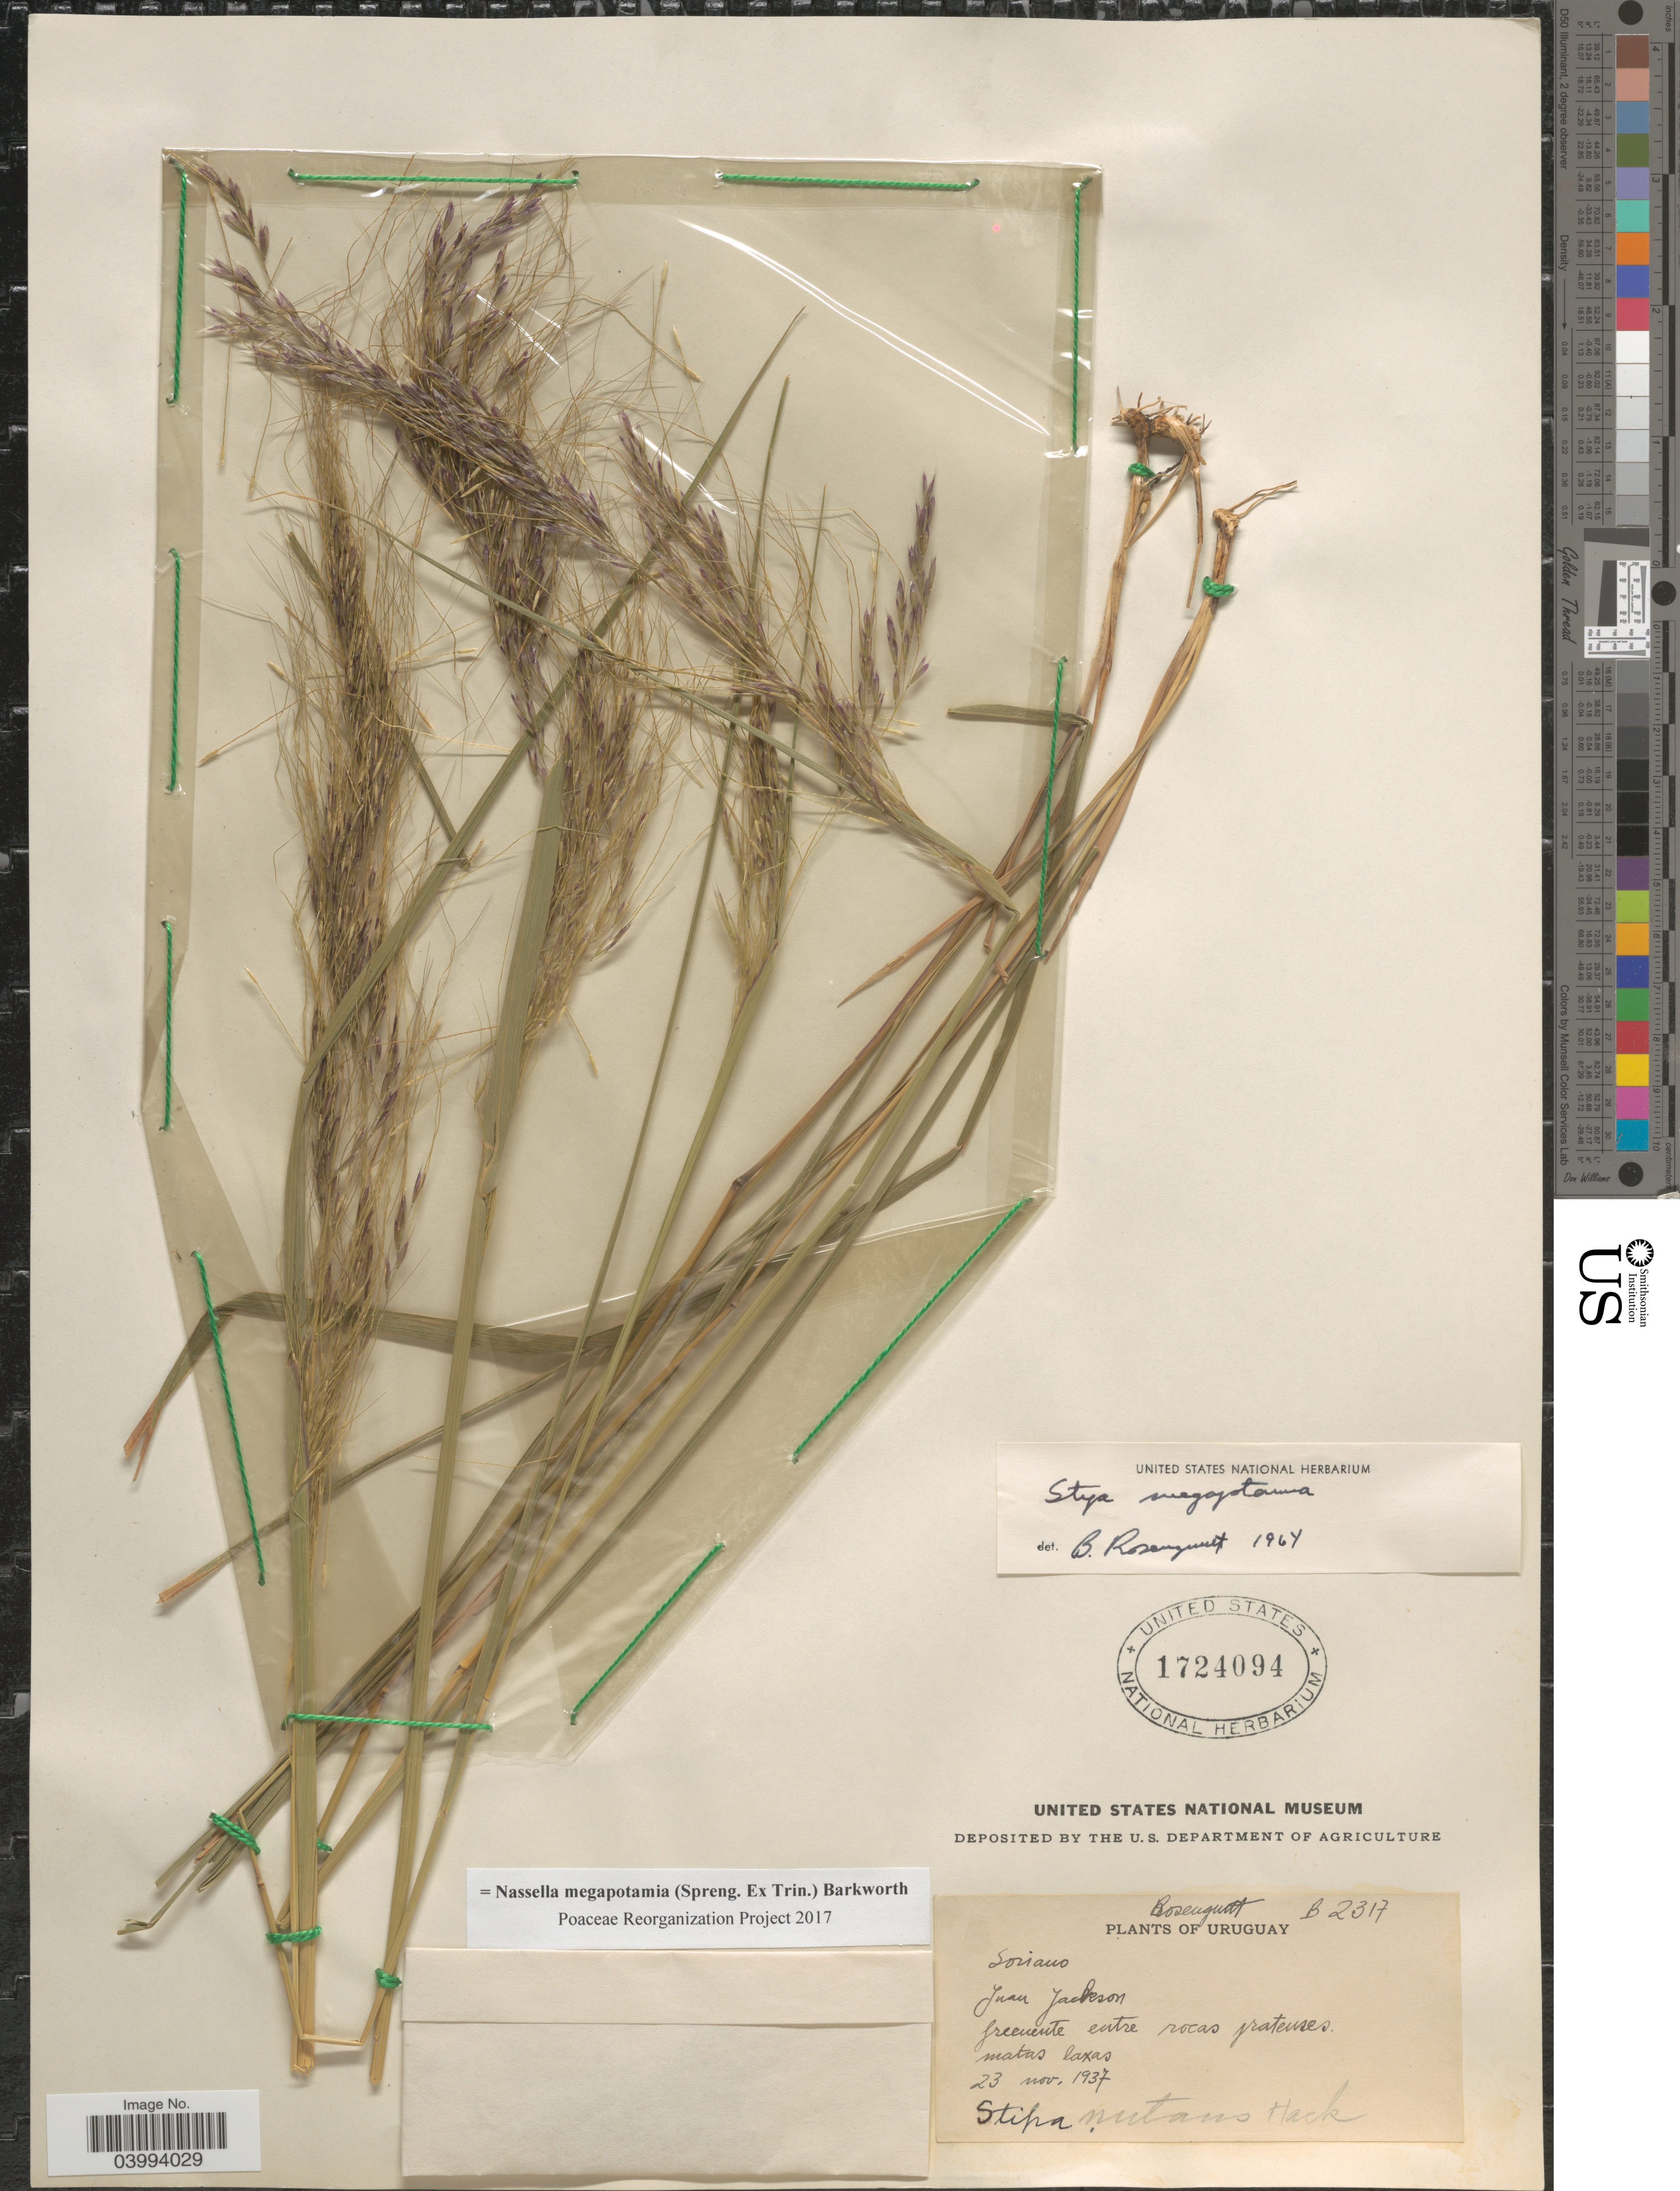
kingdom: Plantae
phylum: Tracheophyta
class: Liliopsida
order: Poales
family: Poaceae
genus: Nassella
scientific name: Nassella megapotamia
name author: (Spreng. ex Trin.) Barkworth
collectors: Rosengurtt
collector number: B2317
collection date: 1937-11-23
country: Uruguay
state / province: Soriano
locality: Juan Jackson. Frecuente entre rocas pratenses. Matas laxas.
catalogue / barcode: US 1724094